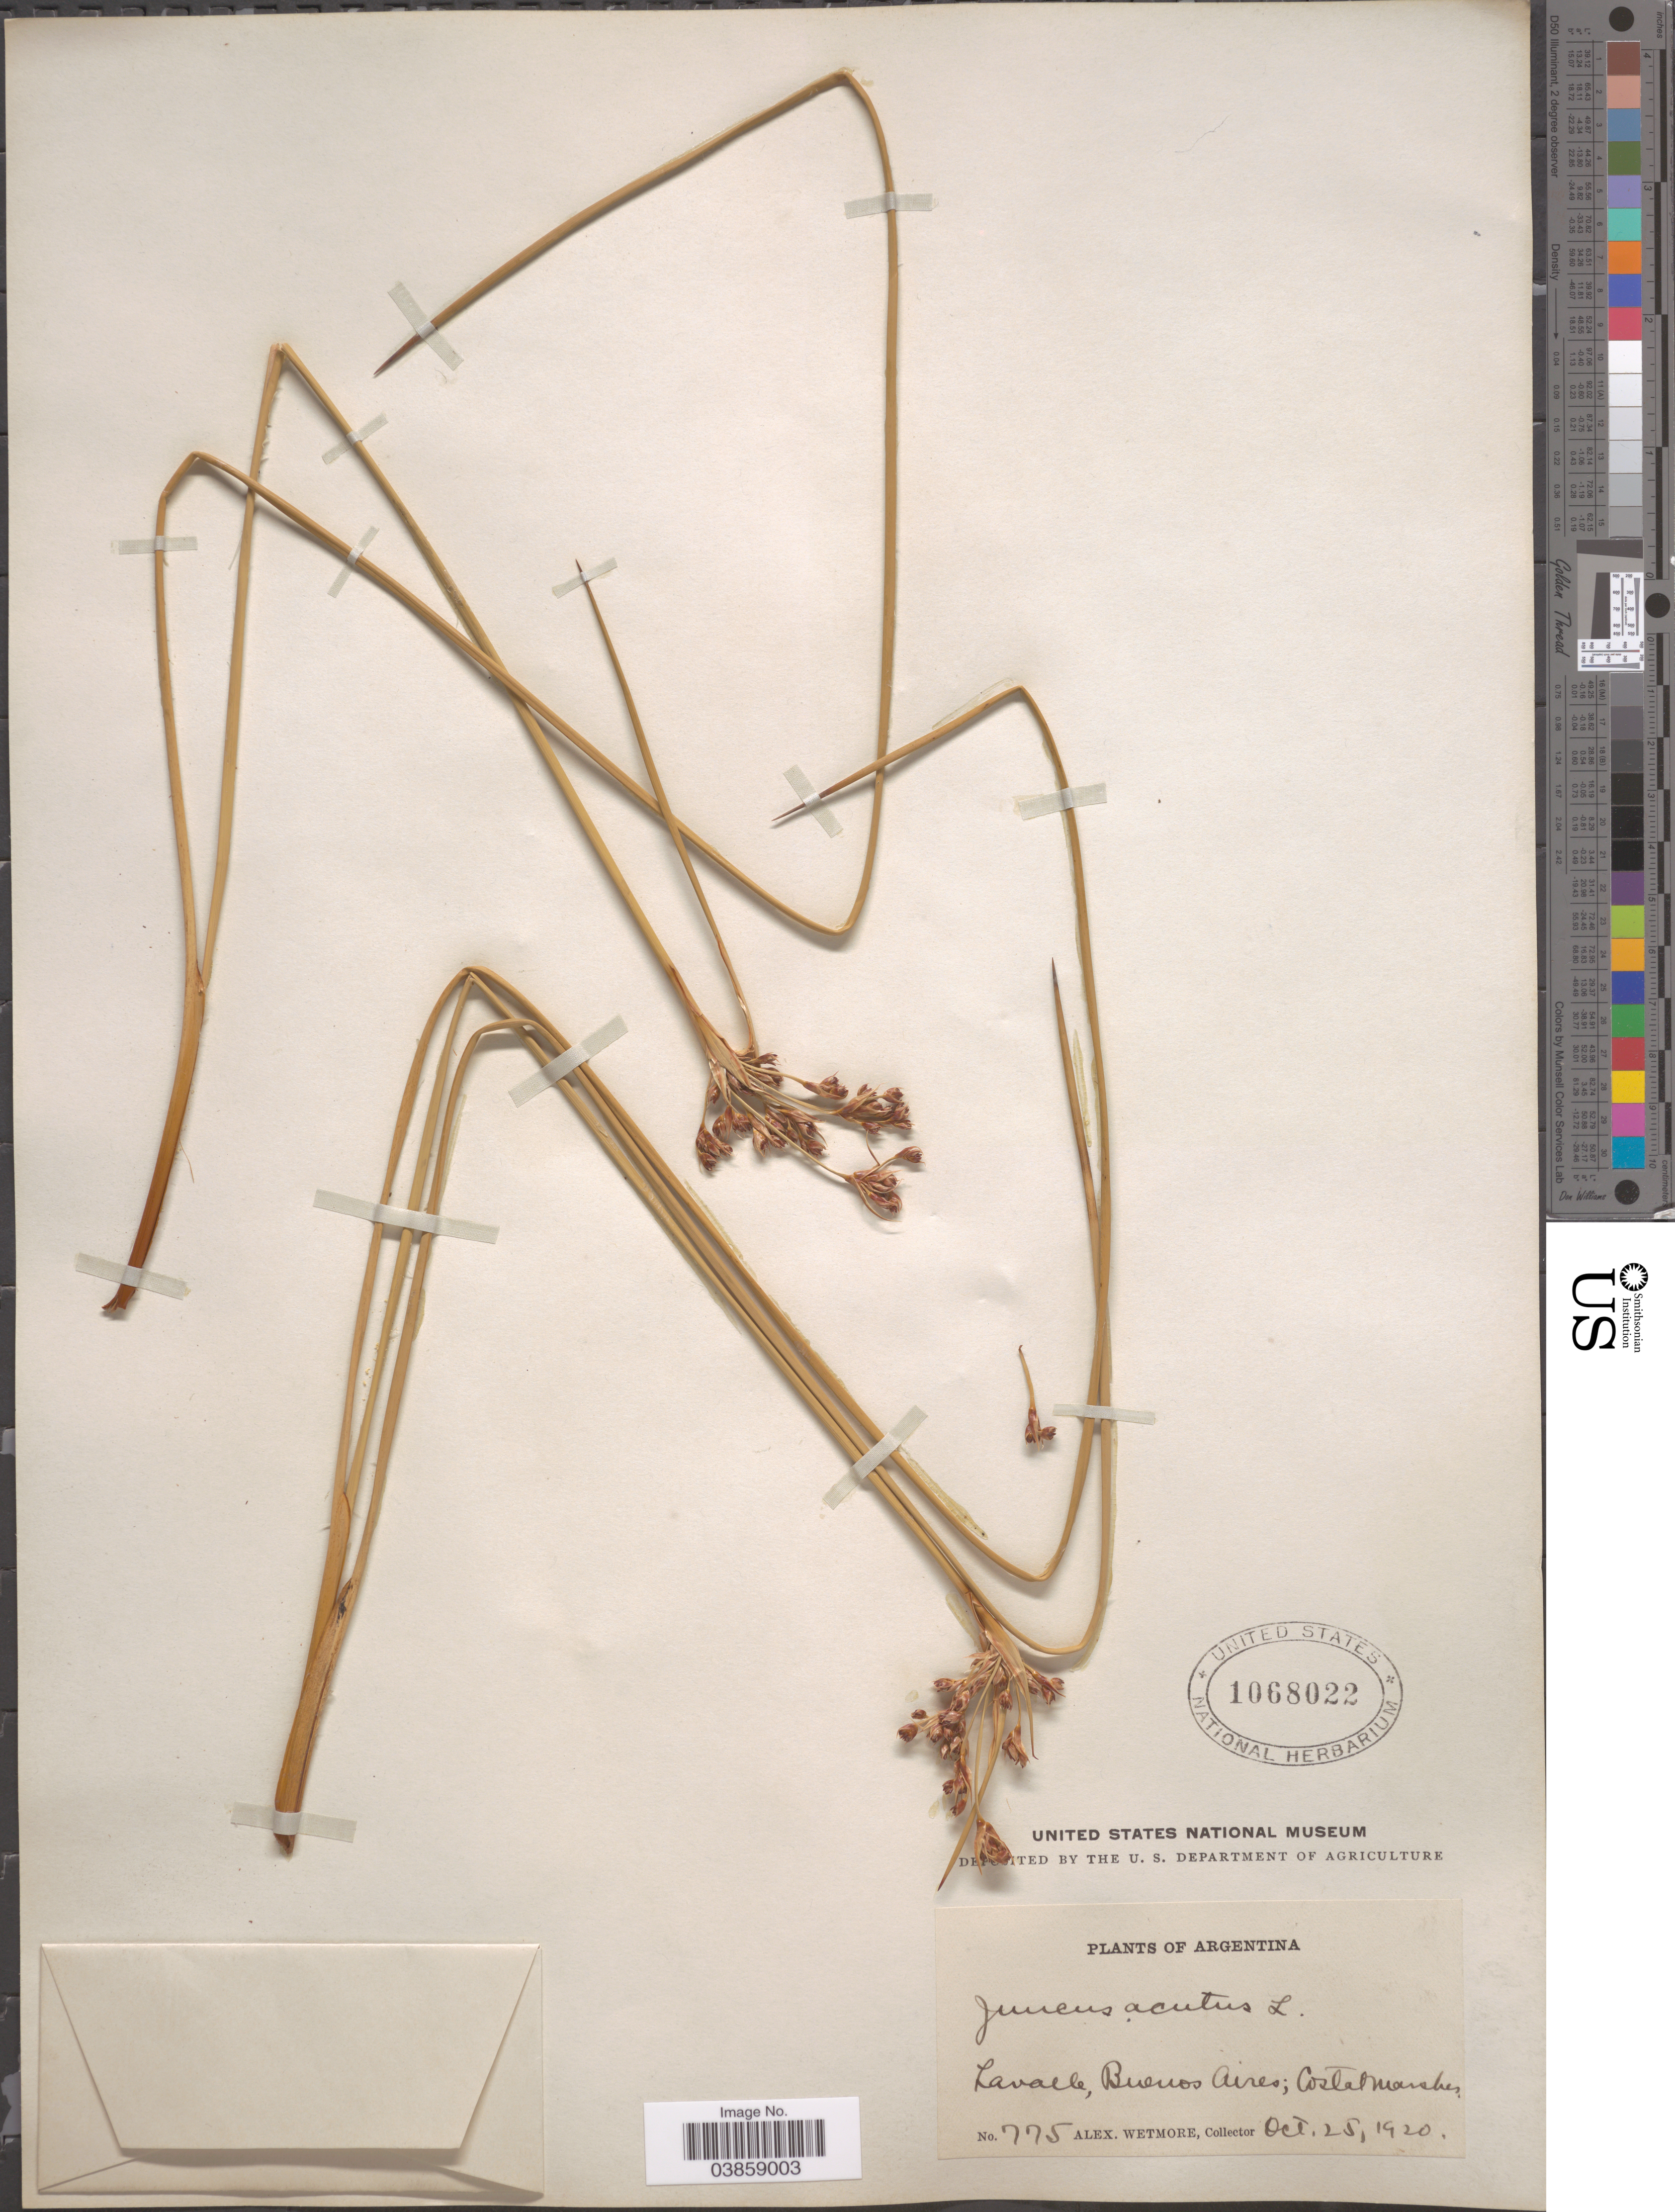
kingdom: Plantae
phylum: Tracheophyta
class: Liliopsida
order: Poales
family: Juncaceae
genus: Juncus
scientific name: Juncus acutus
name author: L.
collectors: A. Wetmore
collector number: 775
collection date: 1920-10-25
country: Argentina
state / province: Buenos Aires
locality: Lavalle; Costal Marshes.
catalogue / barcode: US 1068022